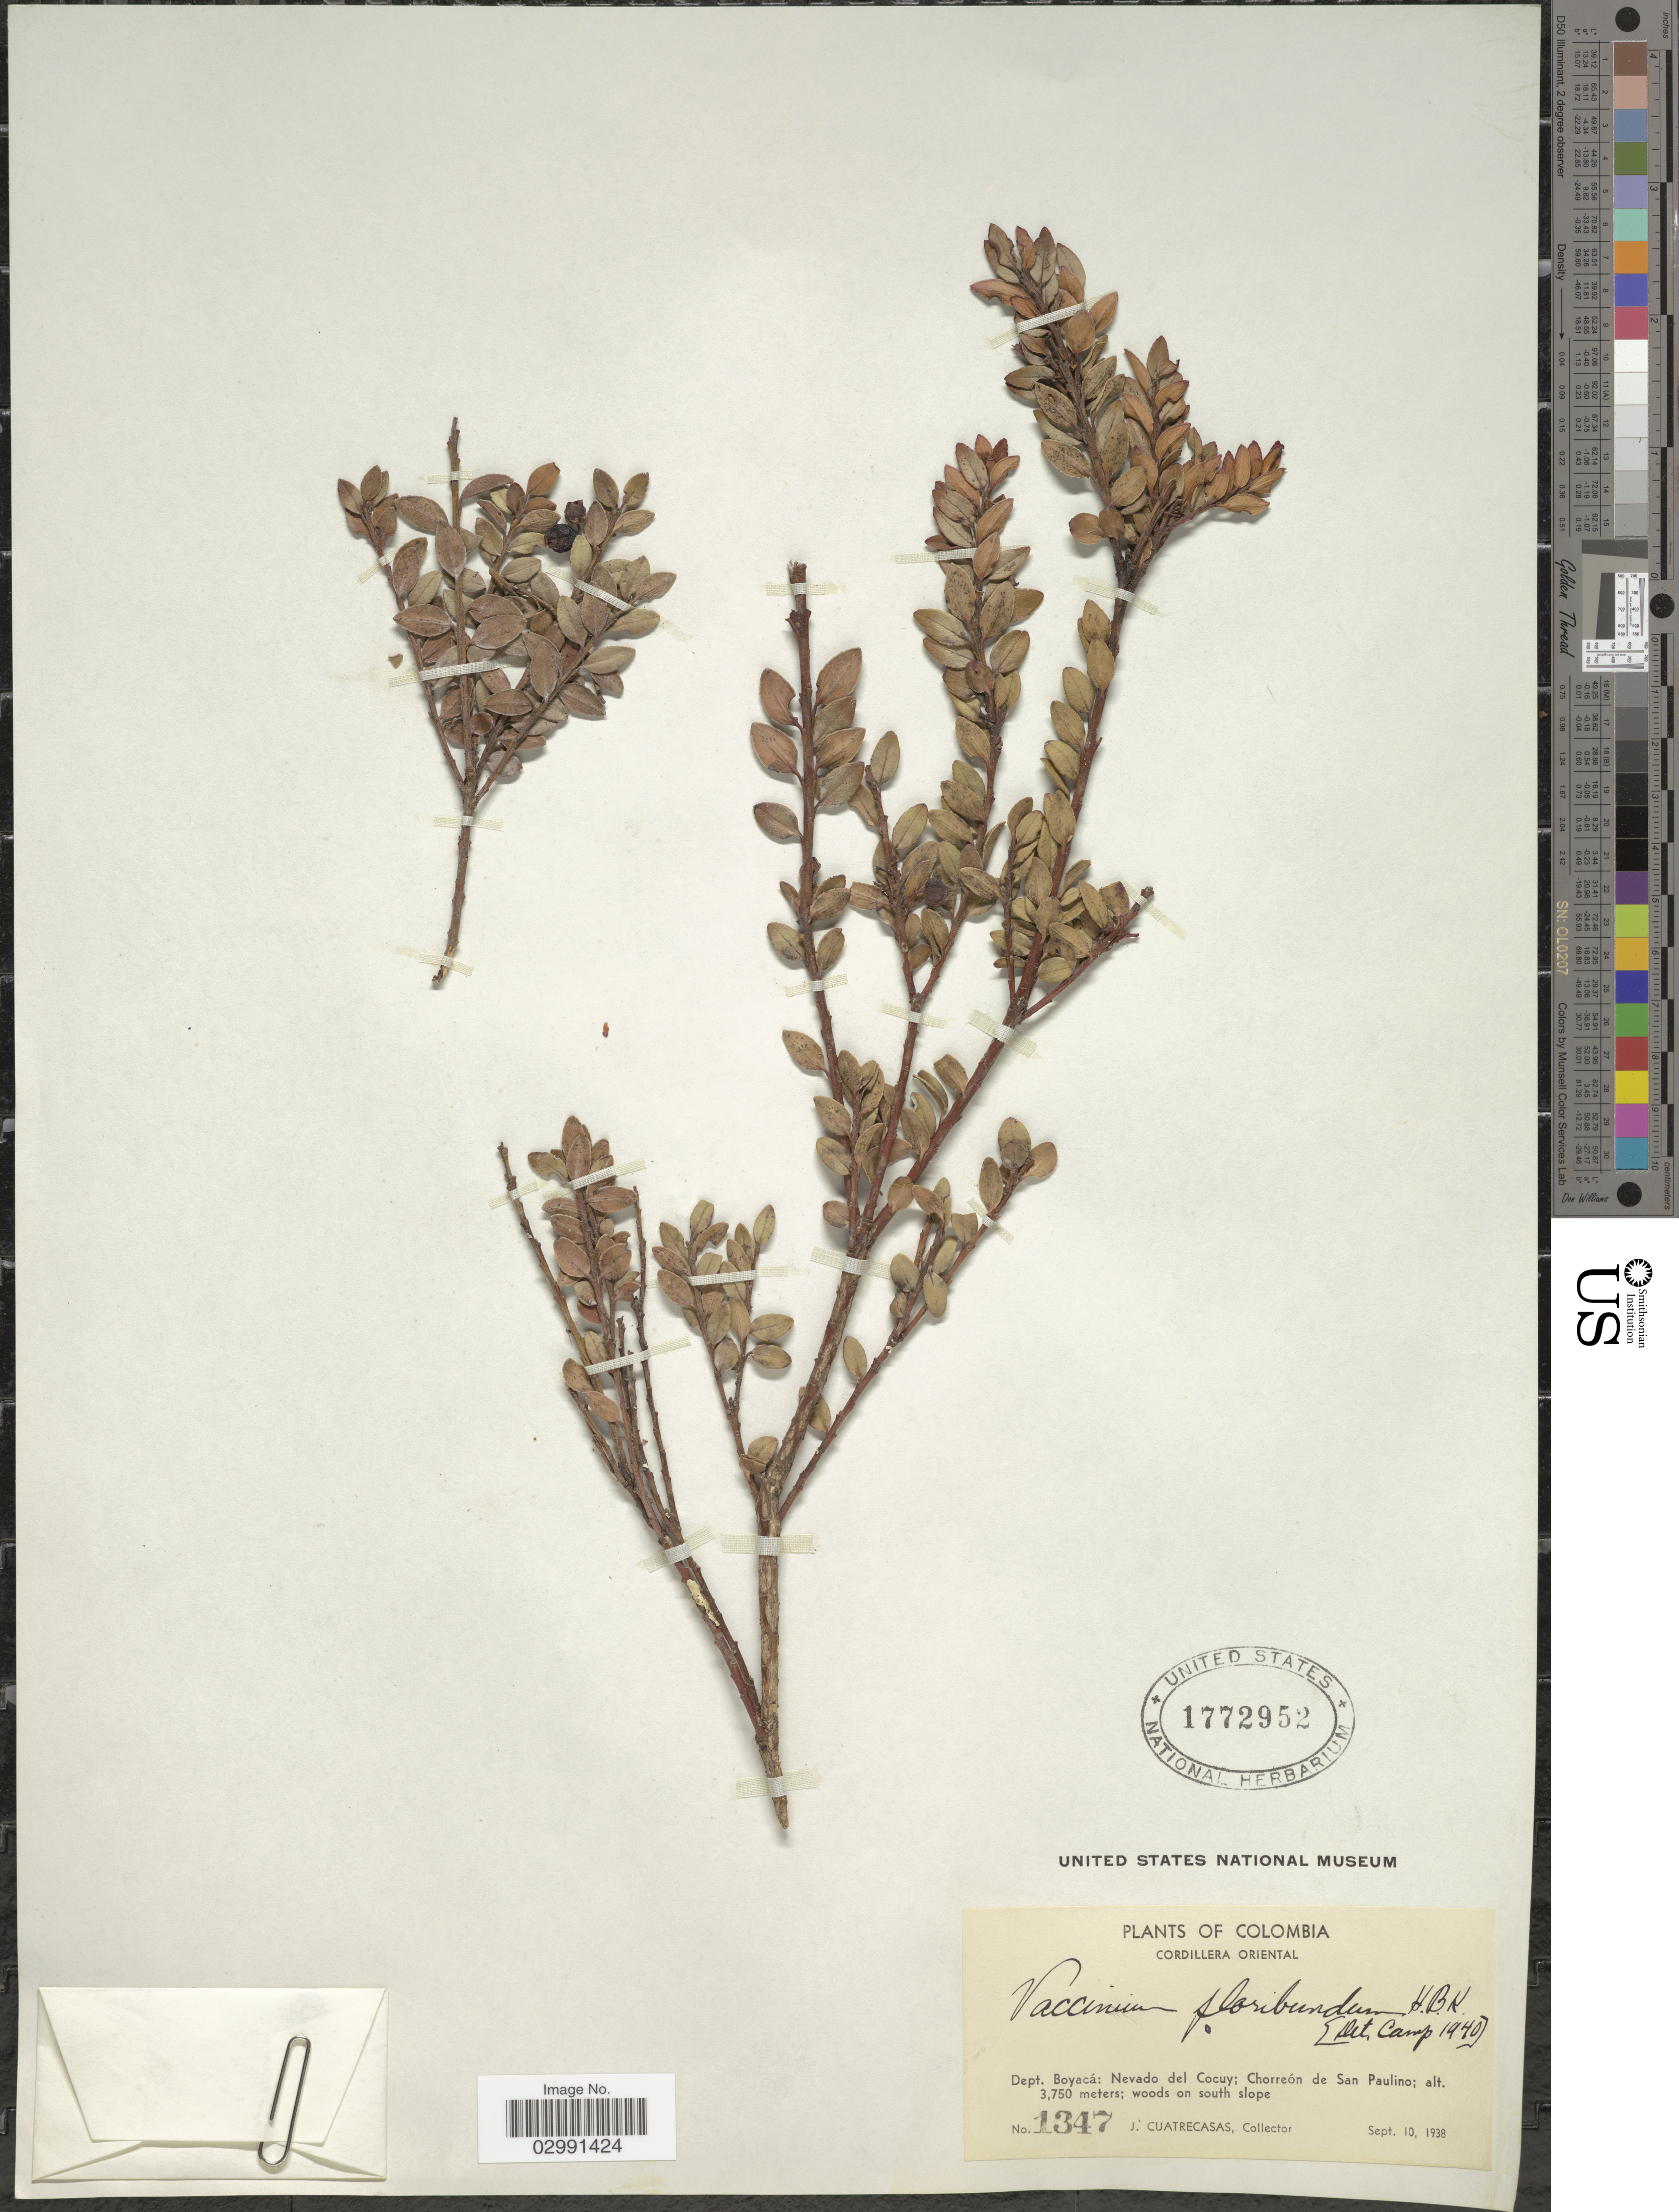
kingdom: Plantae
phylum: Tracheophyta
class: Magnoliopsida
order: Ericales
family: Ericaceae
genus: Vaccinium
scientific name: Vaccinium floribundum var. floribundum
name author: Kunth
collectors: J. Cuatrecasas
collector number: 1347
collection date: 1938-09-10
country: Colombia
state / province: Boyacá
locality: Cordillera Oriental. Dept. Boyacá: Nevado del Cocuy; Chorreón de San Paulino; woods on south slope.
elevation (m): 3750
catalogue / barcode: US 1772952